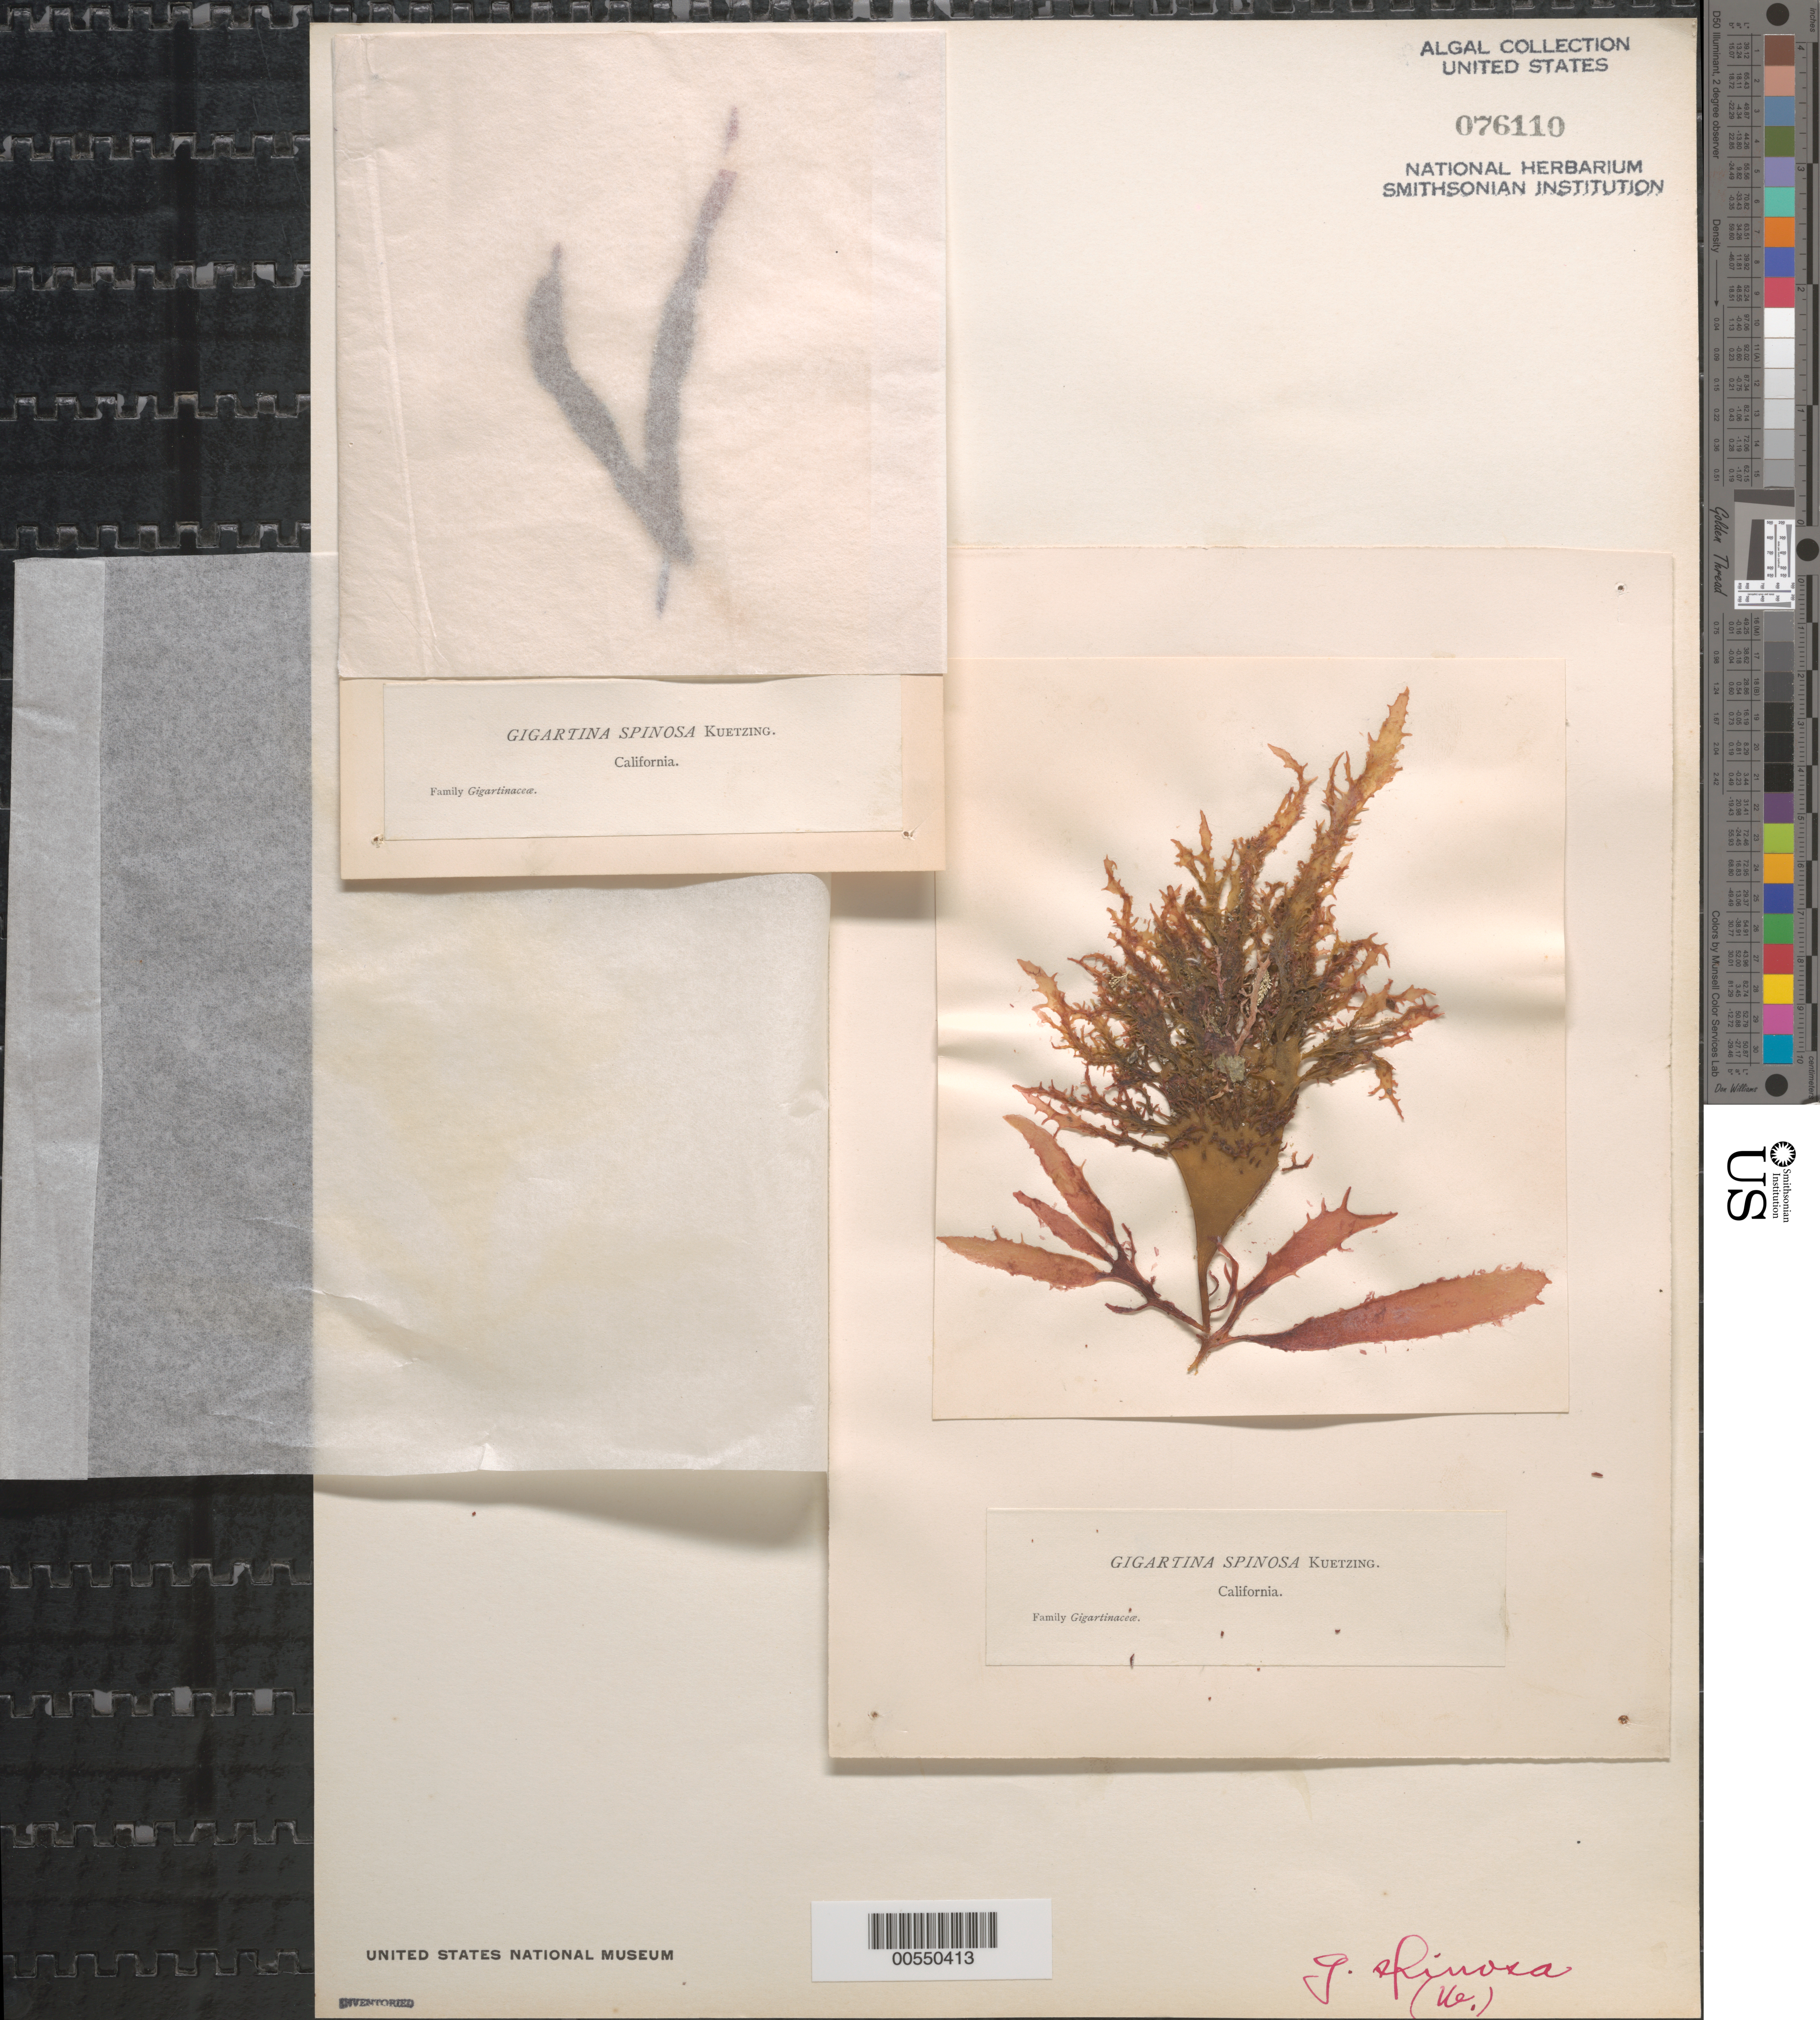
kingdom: Plantae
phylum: Rhodophyta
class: Florideophyceae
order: Gigartinales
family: Gigartinaceae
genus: Chondracanthus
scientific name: Chondracanthus spinosus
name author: (Kütz.) Guiry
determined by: Algae name updating Project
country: United States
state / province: California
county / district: San Diego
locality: False Bay, San Diego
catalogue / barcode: US 76110